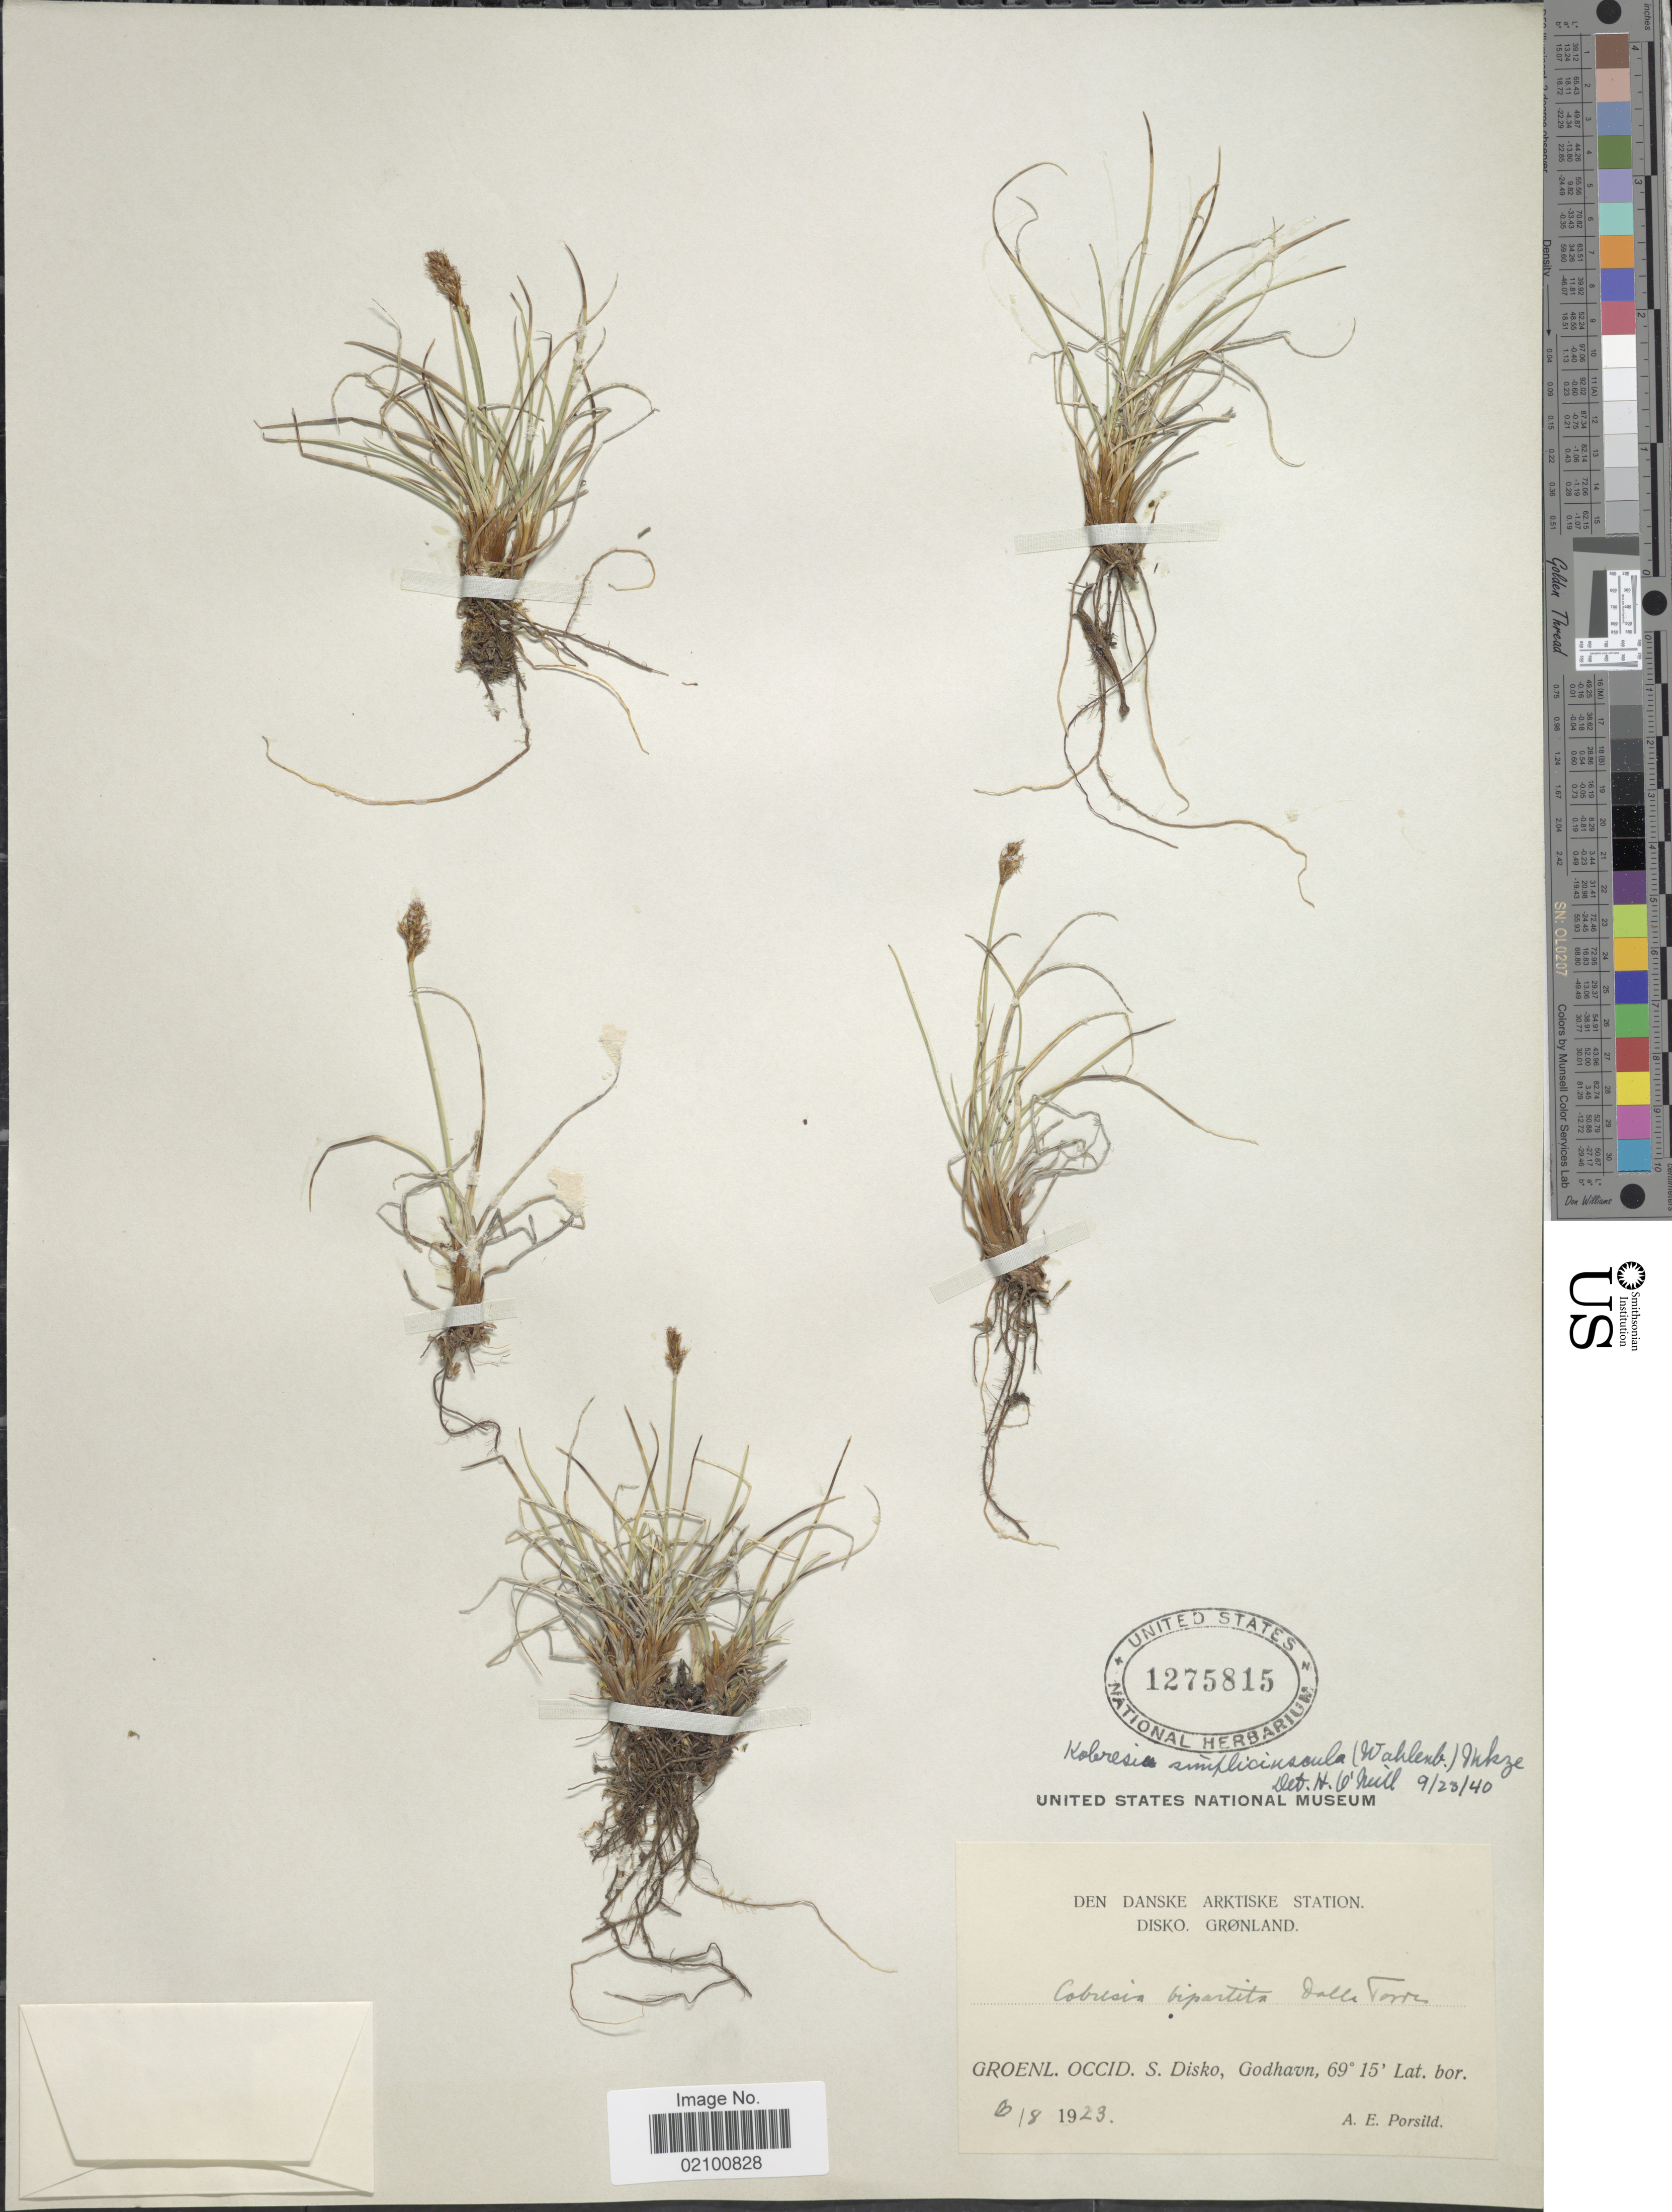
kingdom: Plantae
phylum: Tracheophyta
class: Liliopsida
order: Poales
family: Cyperaceae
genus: Carex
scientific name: Carex simpliciuscula subsp. simpliciuscula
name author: Wahlenb.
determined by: Strong, M. T., (US), Smithsonian Institution - National Museum of Natural History (UNITED STATES)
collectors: A. E. Porsild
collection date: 1923-08-06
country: Greenland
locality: Disko, Gronland, Groenl. Occid., S. Disko, Godhavn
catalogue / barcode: US 1275815